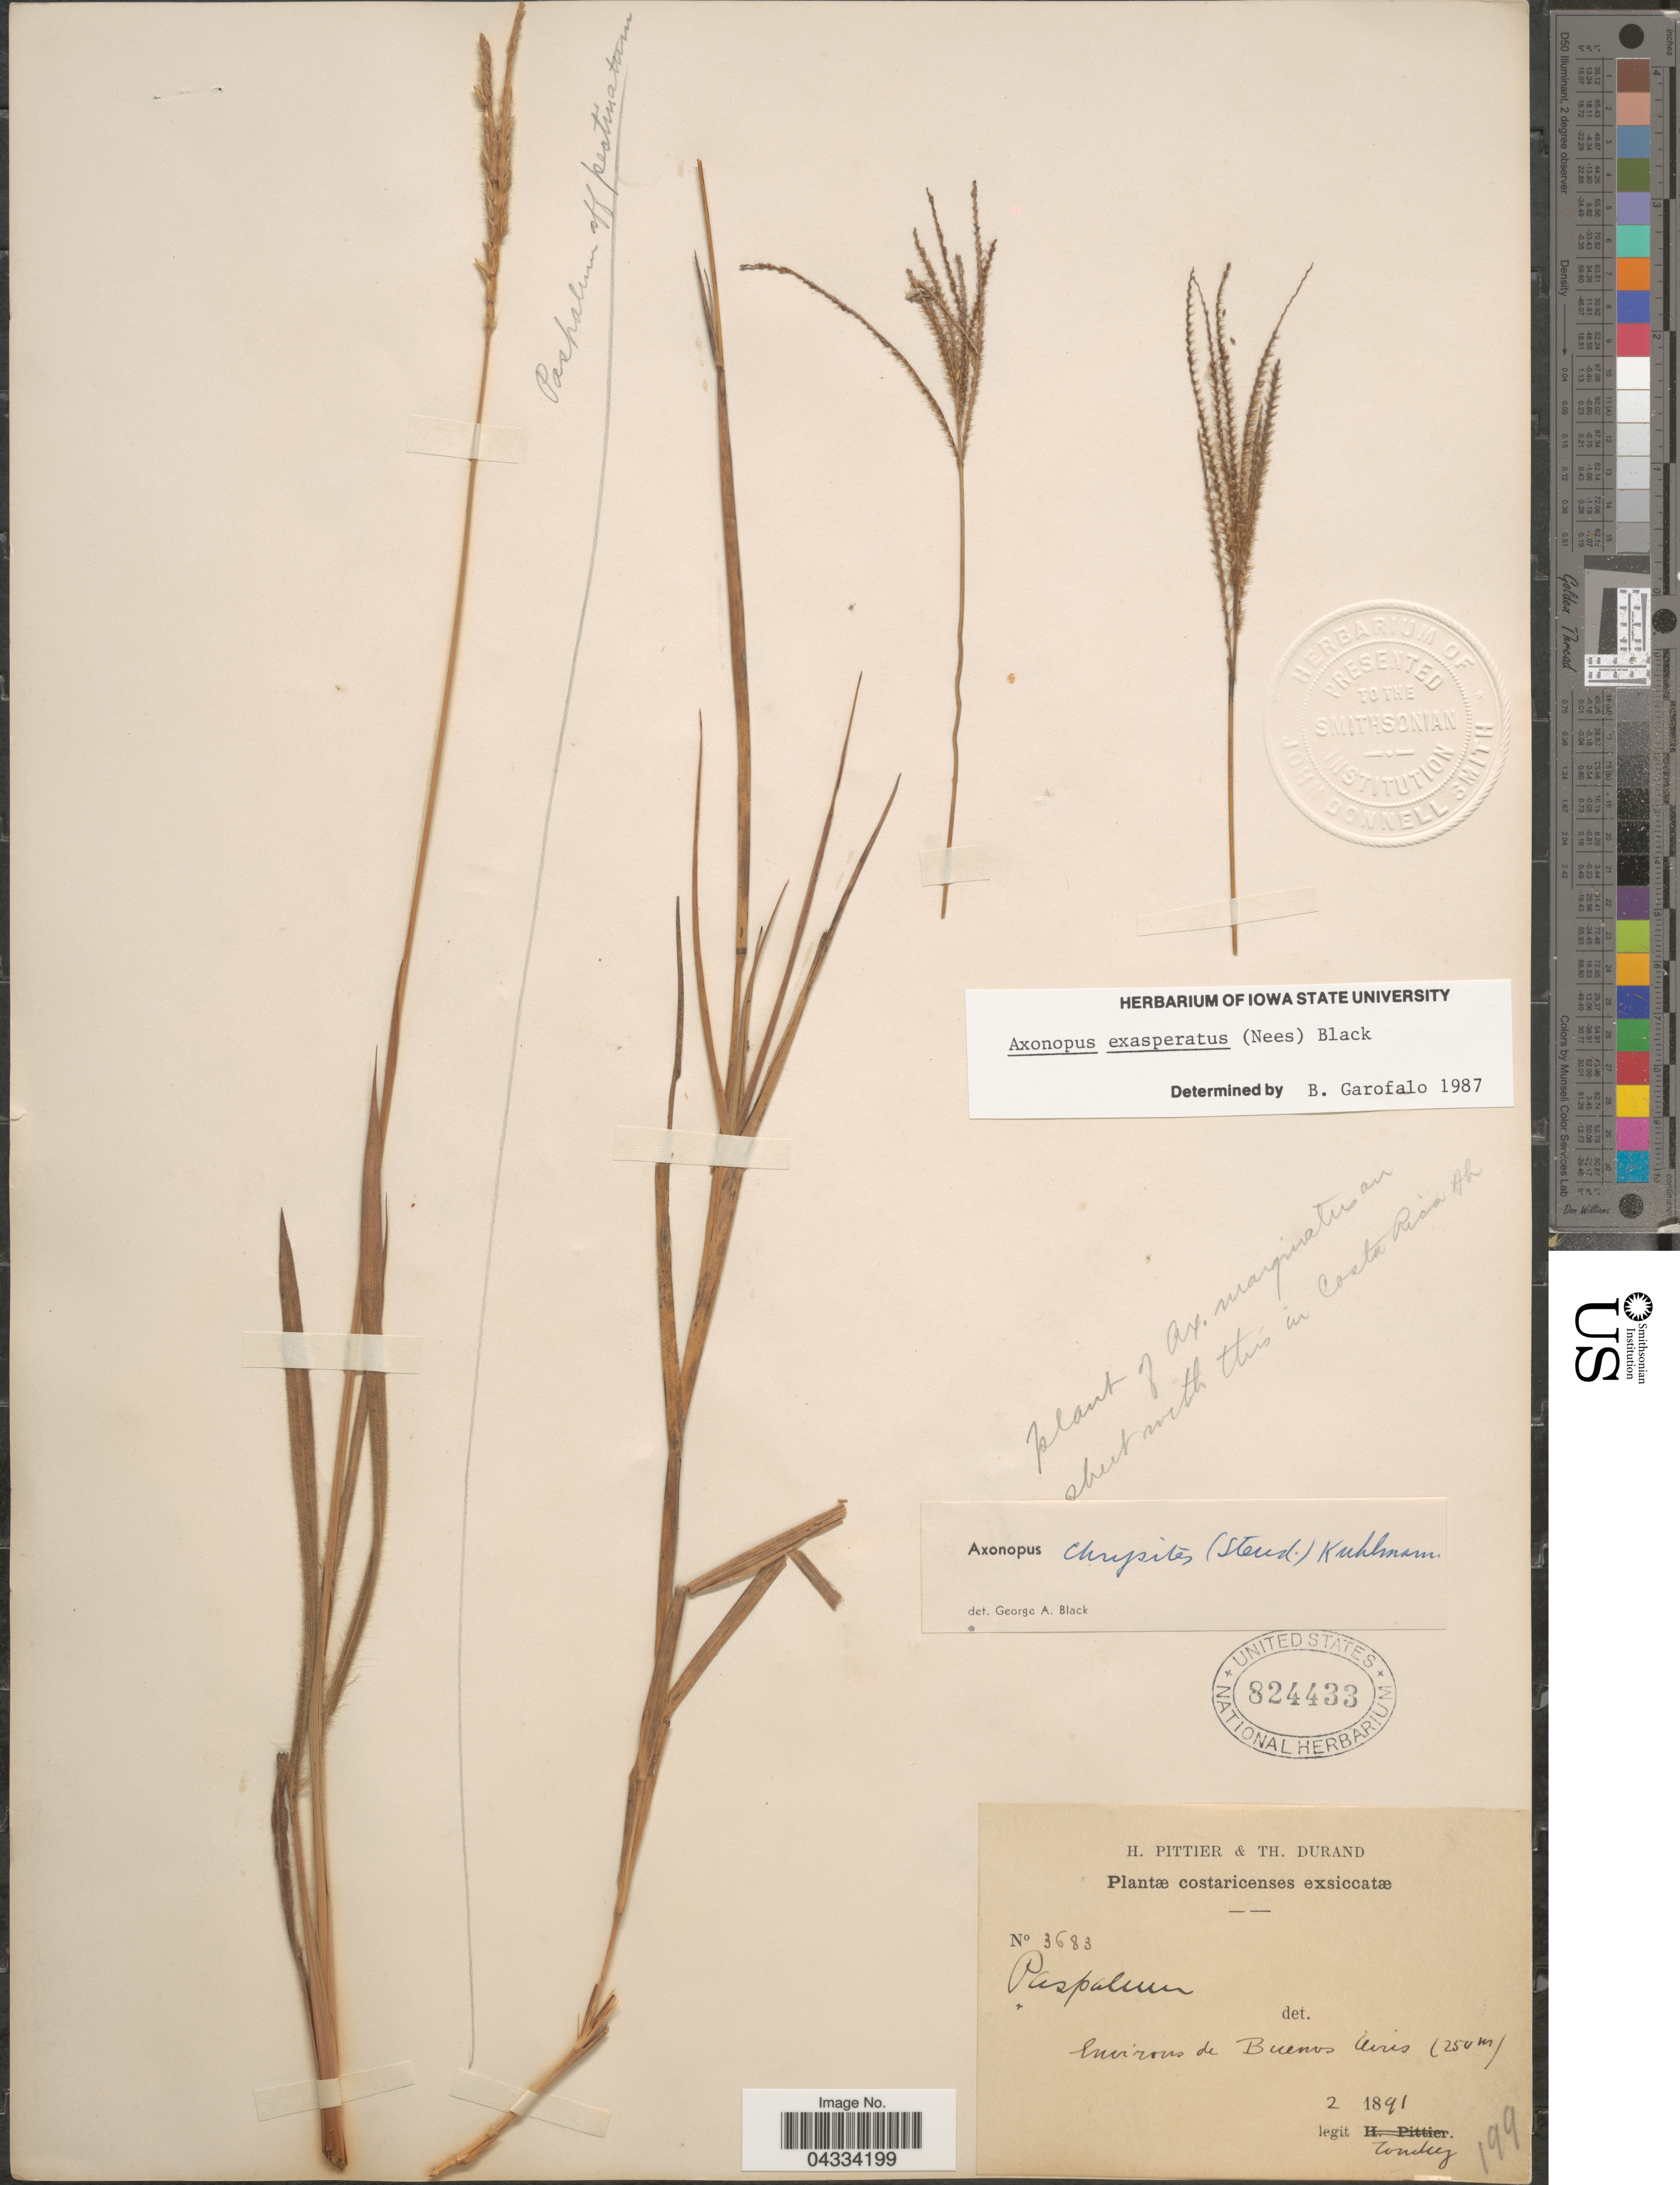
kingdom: Plantae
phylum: Tracheophyta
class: Liliopsida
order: Poales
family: Poaceae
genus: Axonopus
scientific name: Axonopus aureus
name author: P. Beauv.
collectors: Tonduz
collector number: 3683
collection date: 1891-02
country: Costa Rica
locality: Environs de Buenos Aires.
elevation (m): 250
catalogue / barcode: US 824433